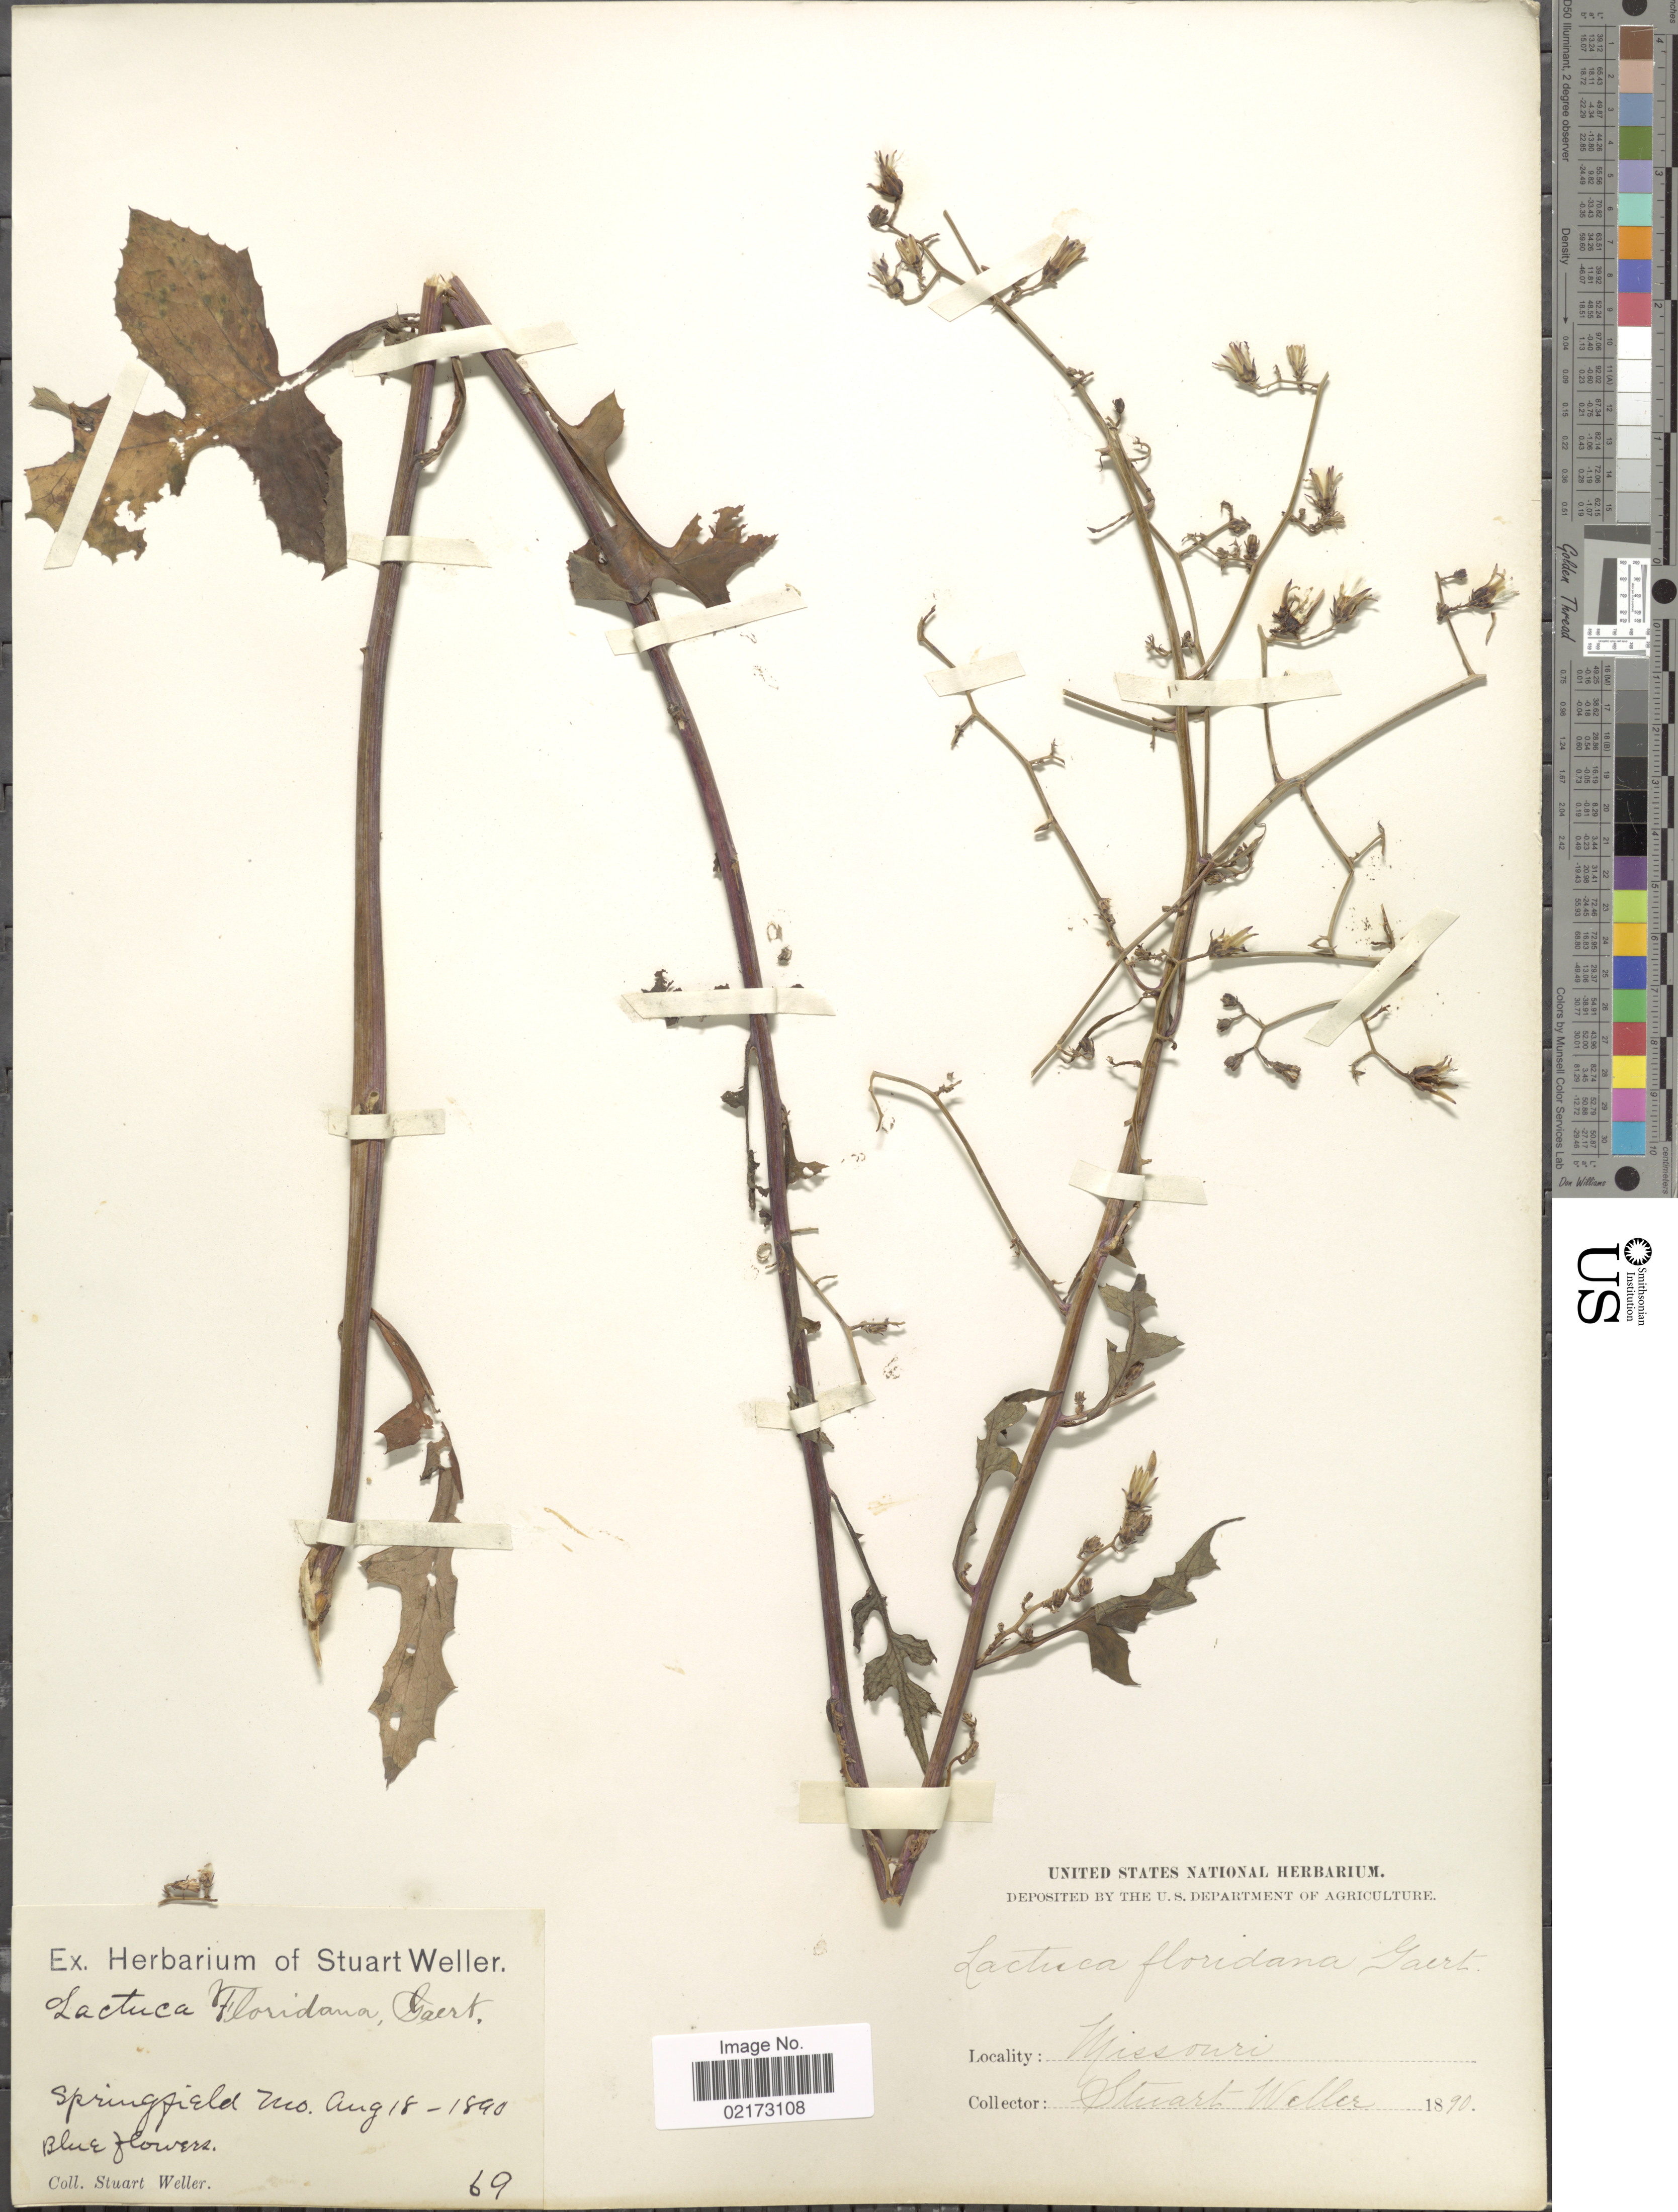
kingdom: Plantae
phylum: Tracheophyta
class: Magnoliopsida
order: Asterales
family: Asteraceae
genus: Lactuca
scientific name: Lactuca floridana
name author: (L.) Gaertn.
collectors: S. Weller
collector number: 69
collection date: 1890-08-18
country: United States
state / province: Missouri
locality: Springfield, Mo.